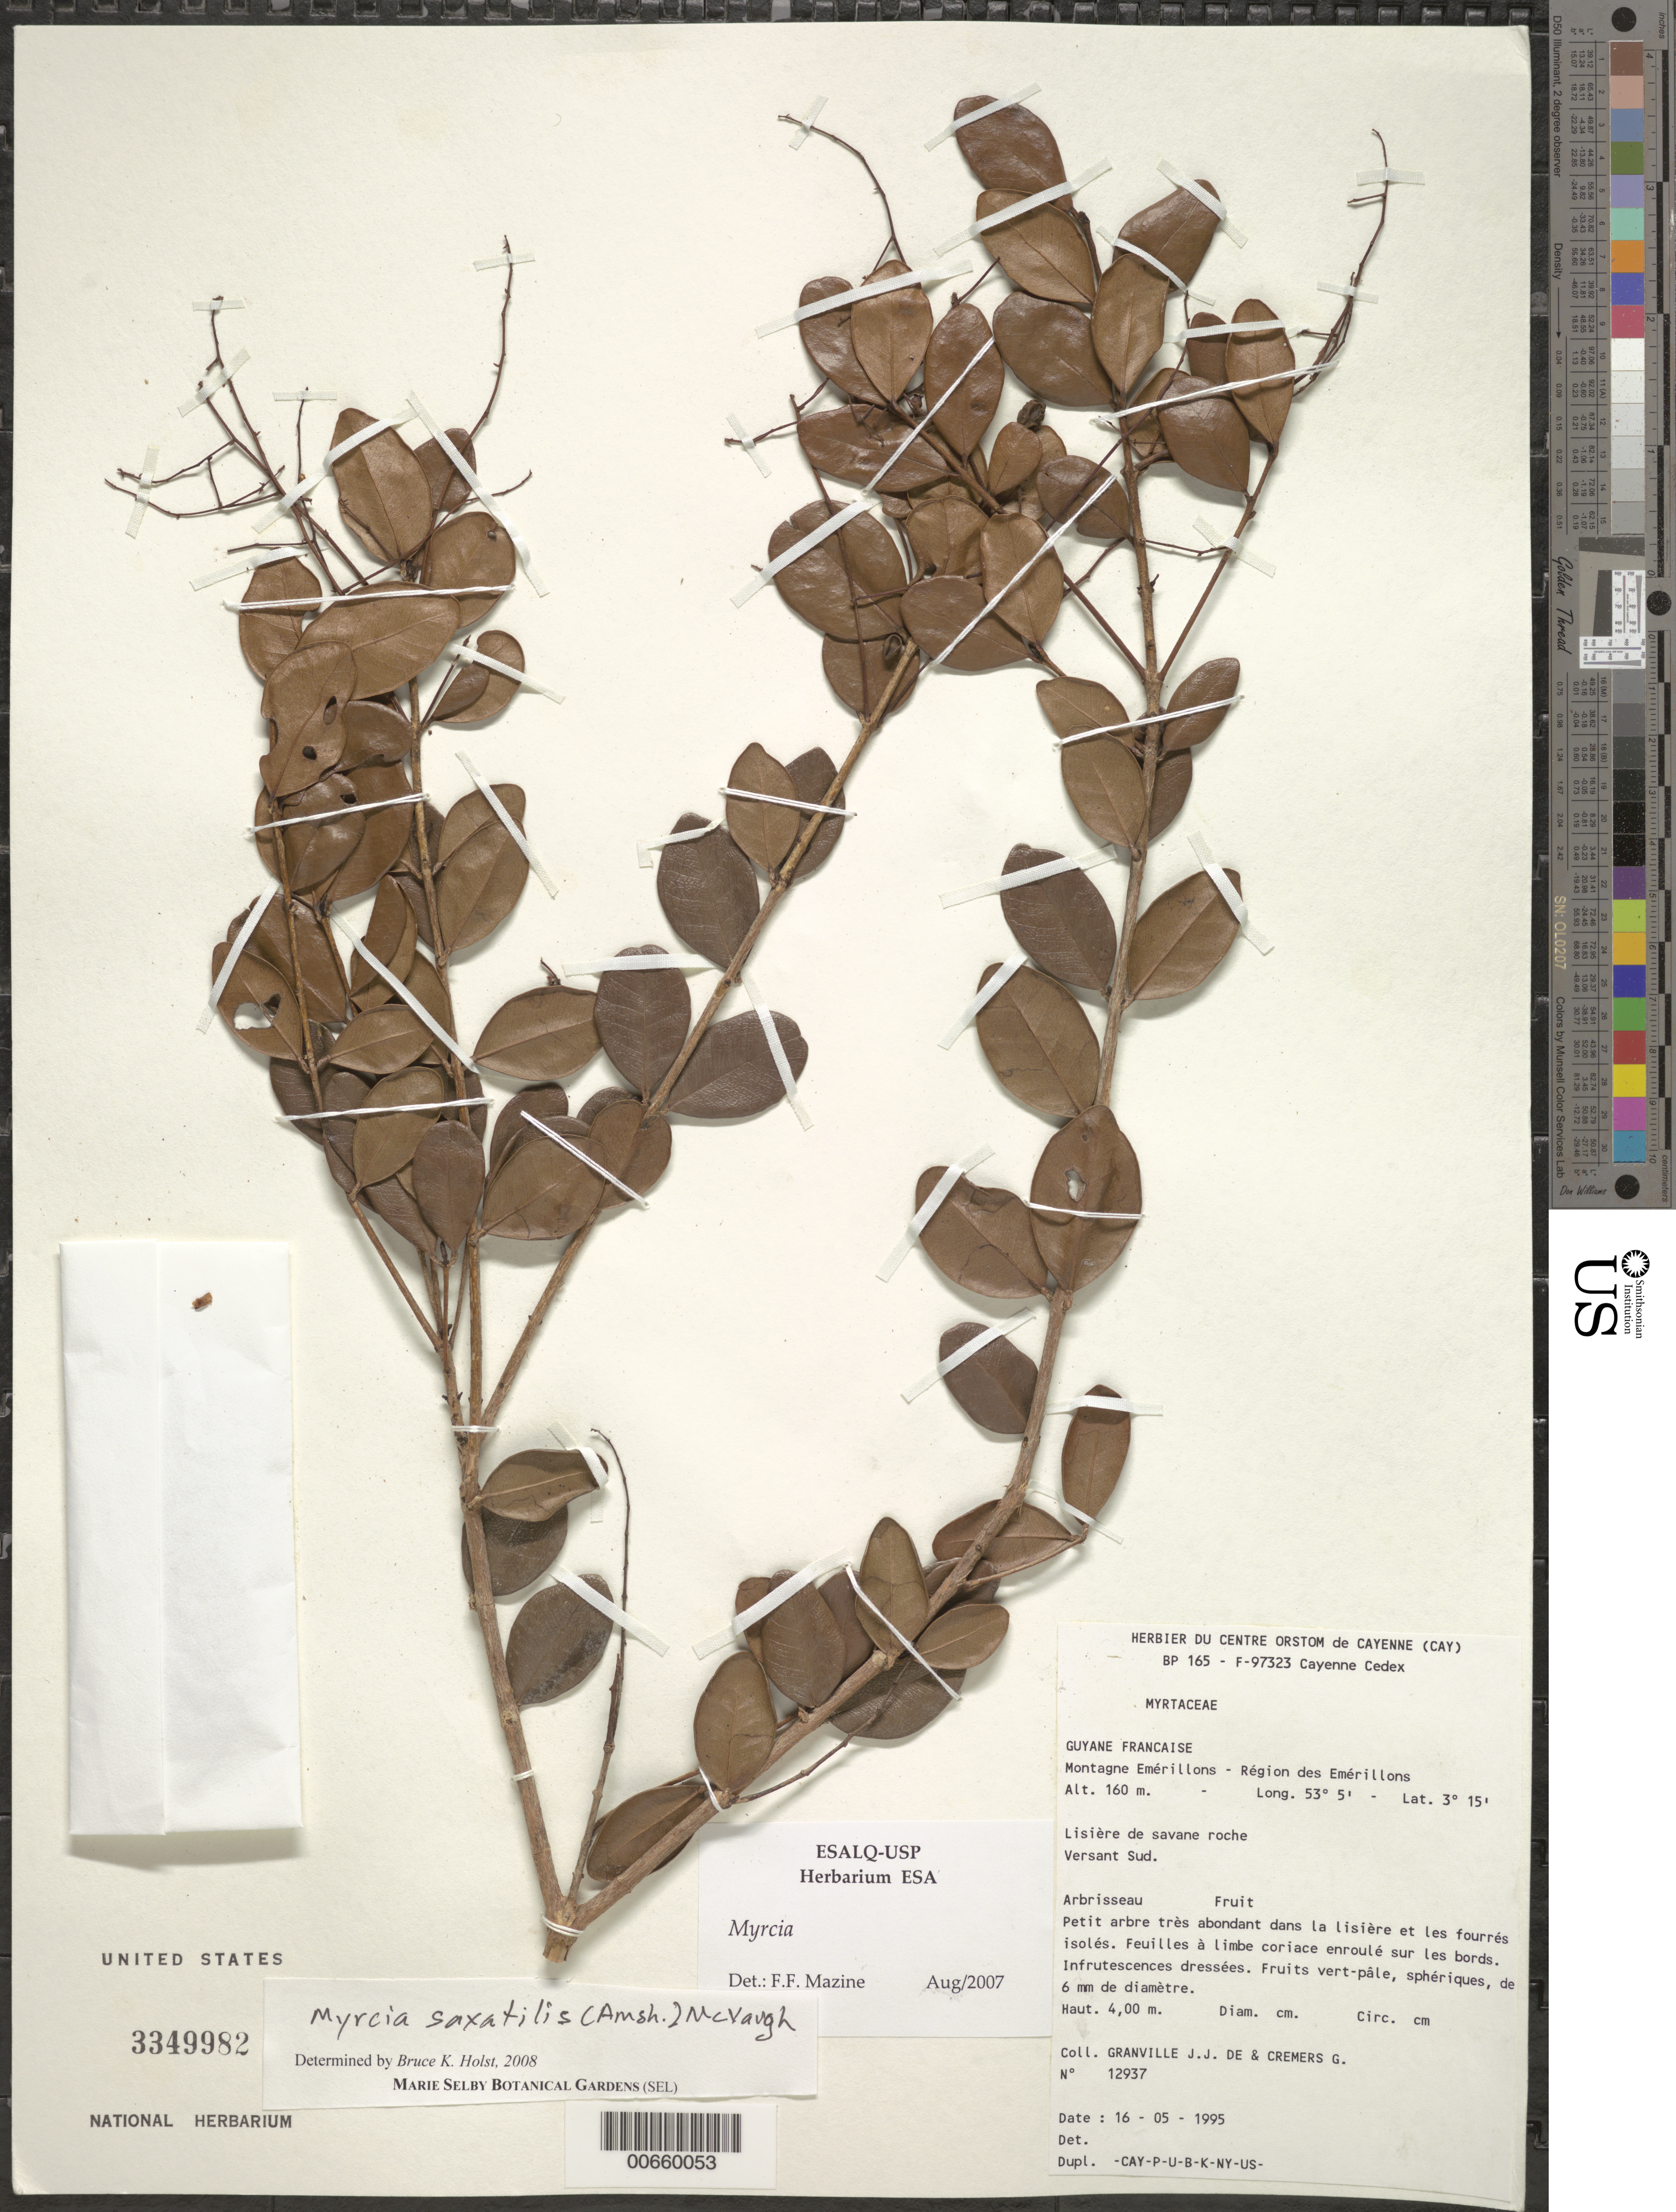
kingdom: Plantae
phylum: Tracheophyta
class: Magnoliopsida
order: Myrtales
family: Myrtaceae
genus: Myrcia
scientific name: Myrcia saxatilis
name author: (Amshoff) McVaugh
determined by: Holst, Bruce K.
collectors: J.-J. de Granville & G. Cremers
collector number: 12937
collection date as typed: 16-May-95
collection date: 1995-05-16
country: French Guiana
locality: Montagne Emerillions, region des Emerillions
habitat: Edge of rocky savanna, S slope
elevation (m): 160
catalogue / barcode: US 3349982